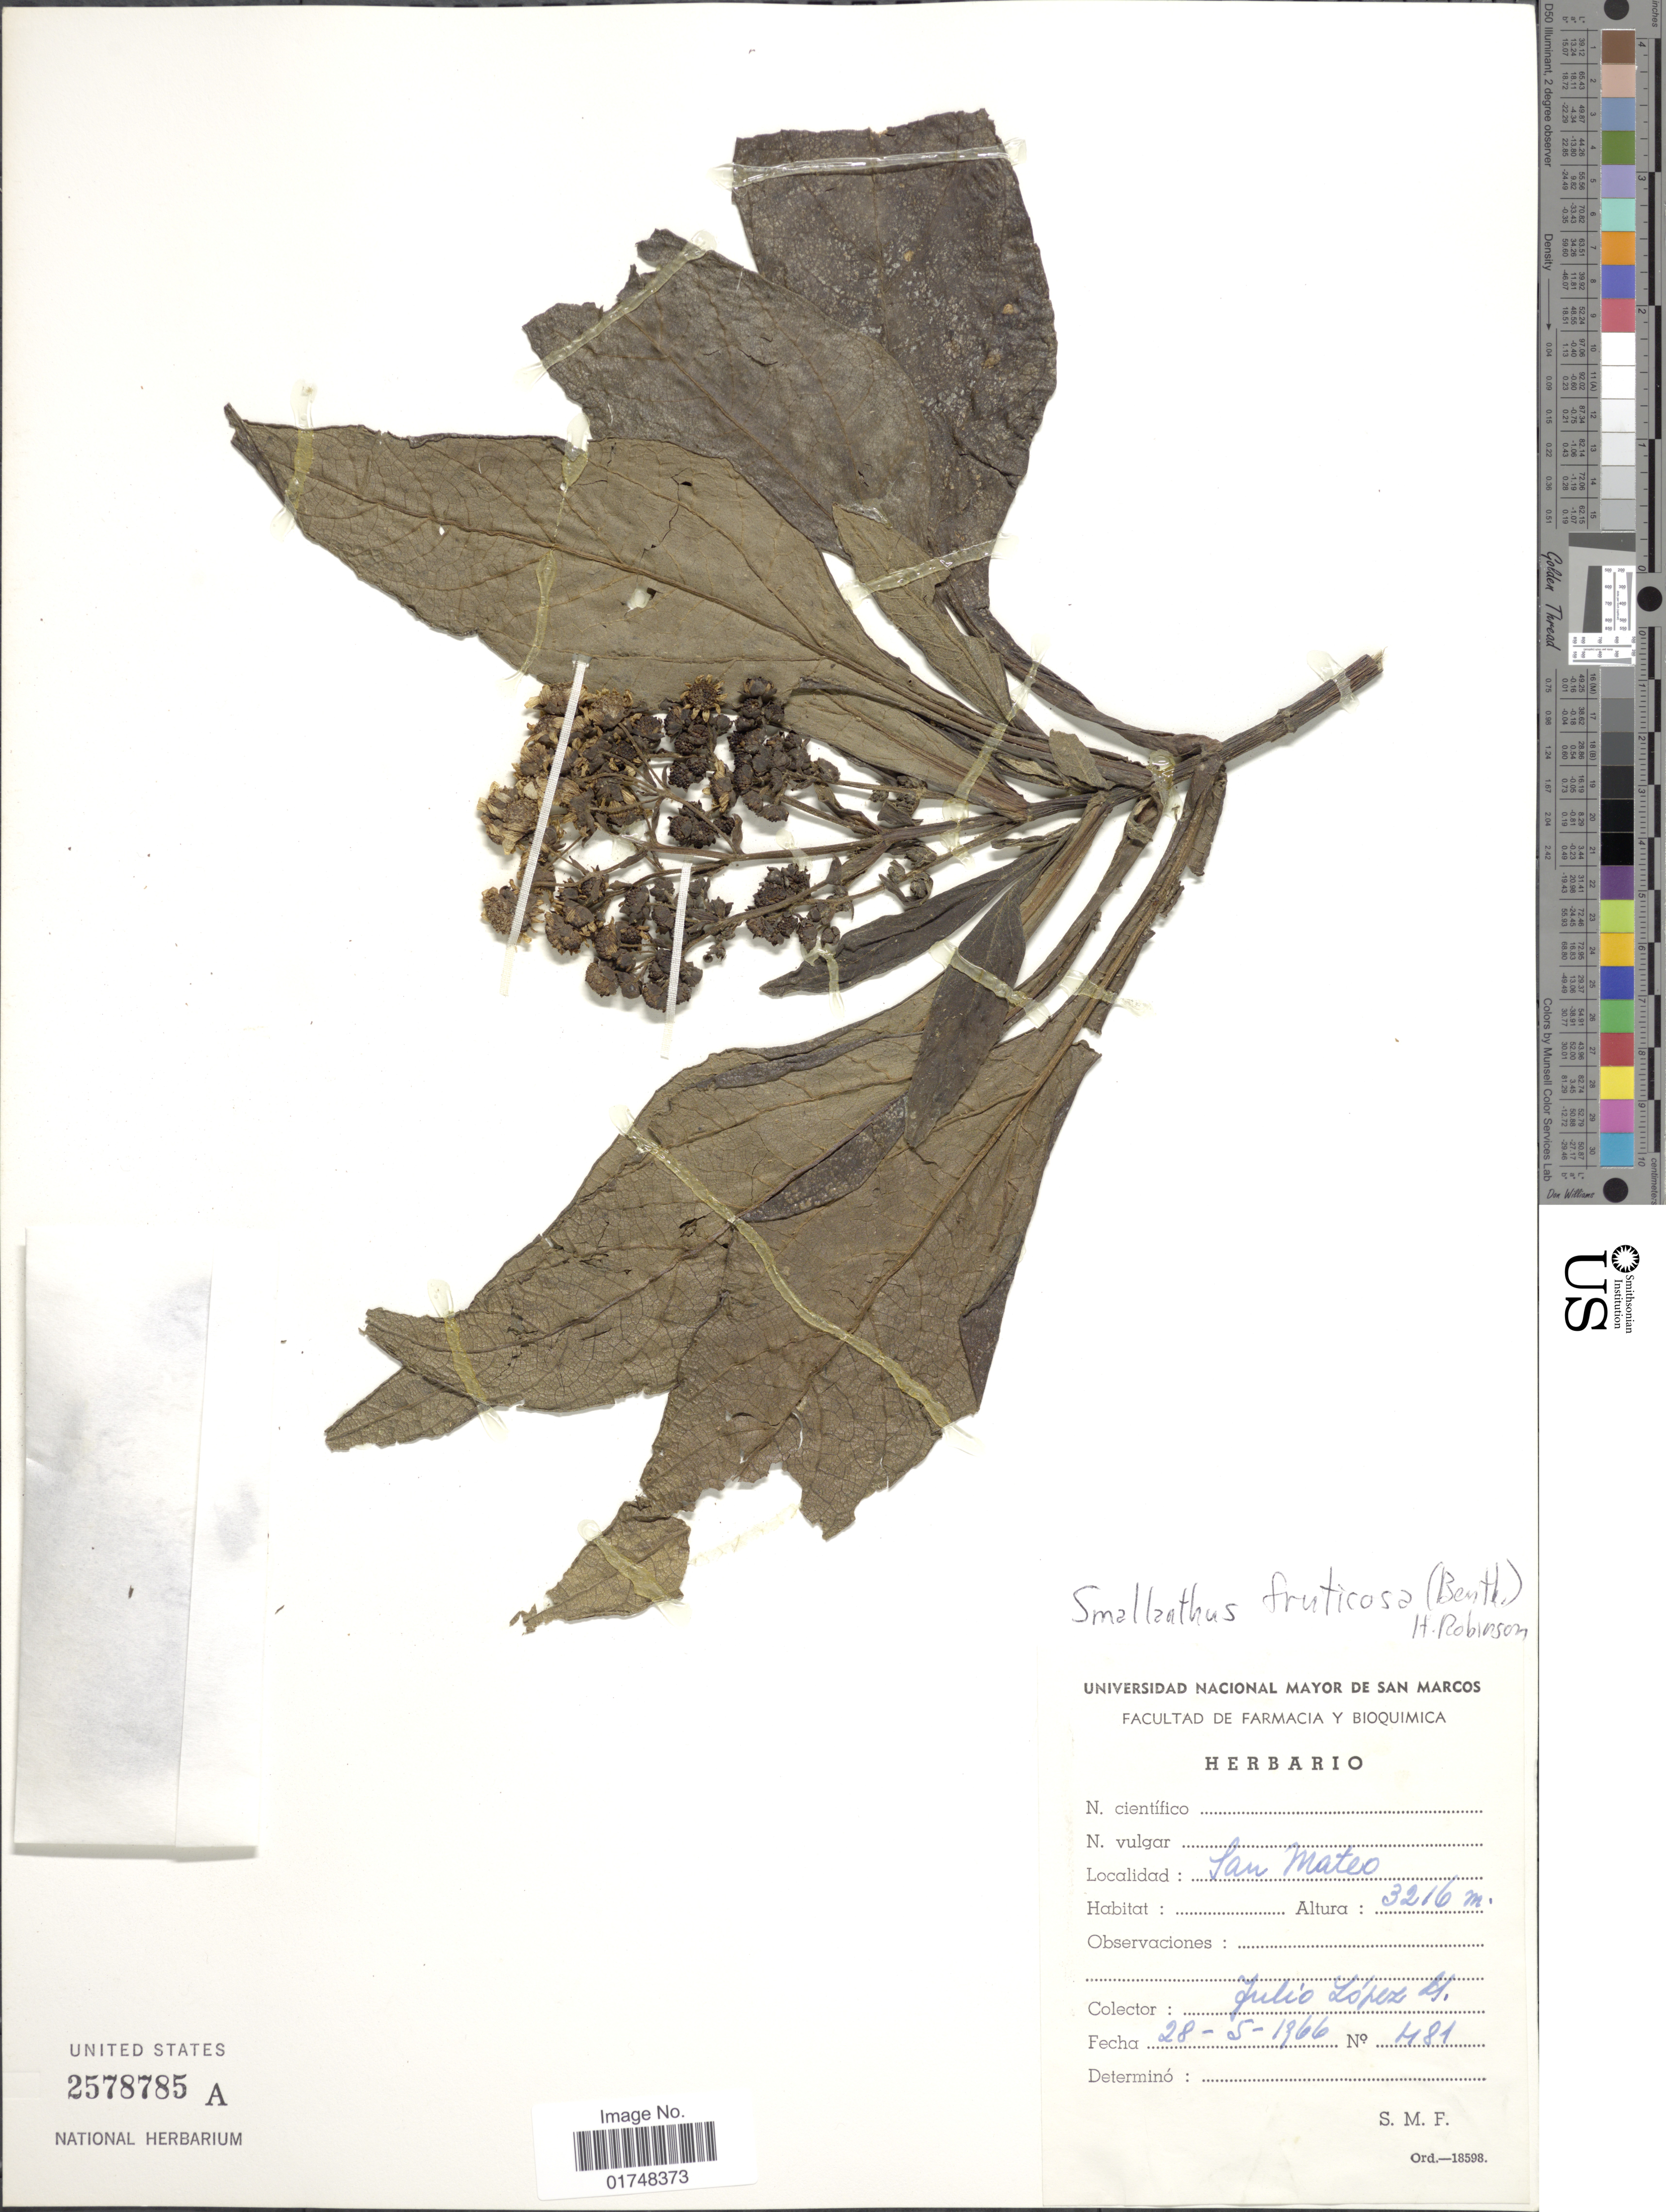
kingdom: Plantae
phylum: Tracheophyta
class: Magnoliopsida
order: Asterales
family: Asteraceae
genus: Smallanthus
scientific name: Smallanthus fruticosus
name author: (Benth.) H. Rob.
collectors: J. López G.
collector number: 481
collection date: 1966-05-28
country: Peru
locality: San Mateo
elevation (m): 3216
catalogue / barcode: US 2578785A